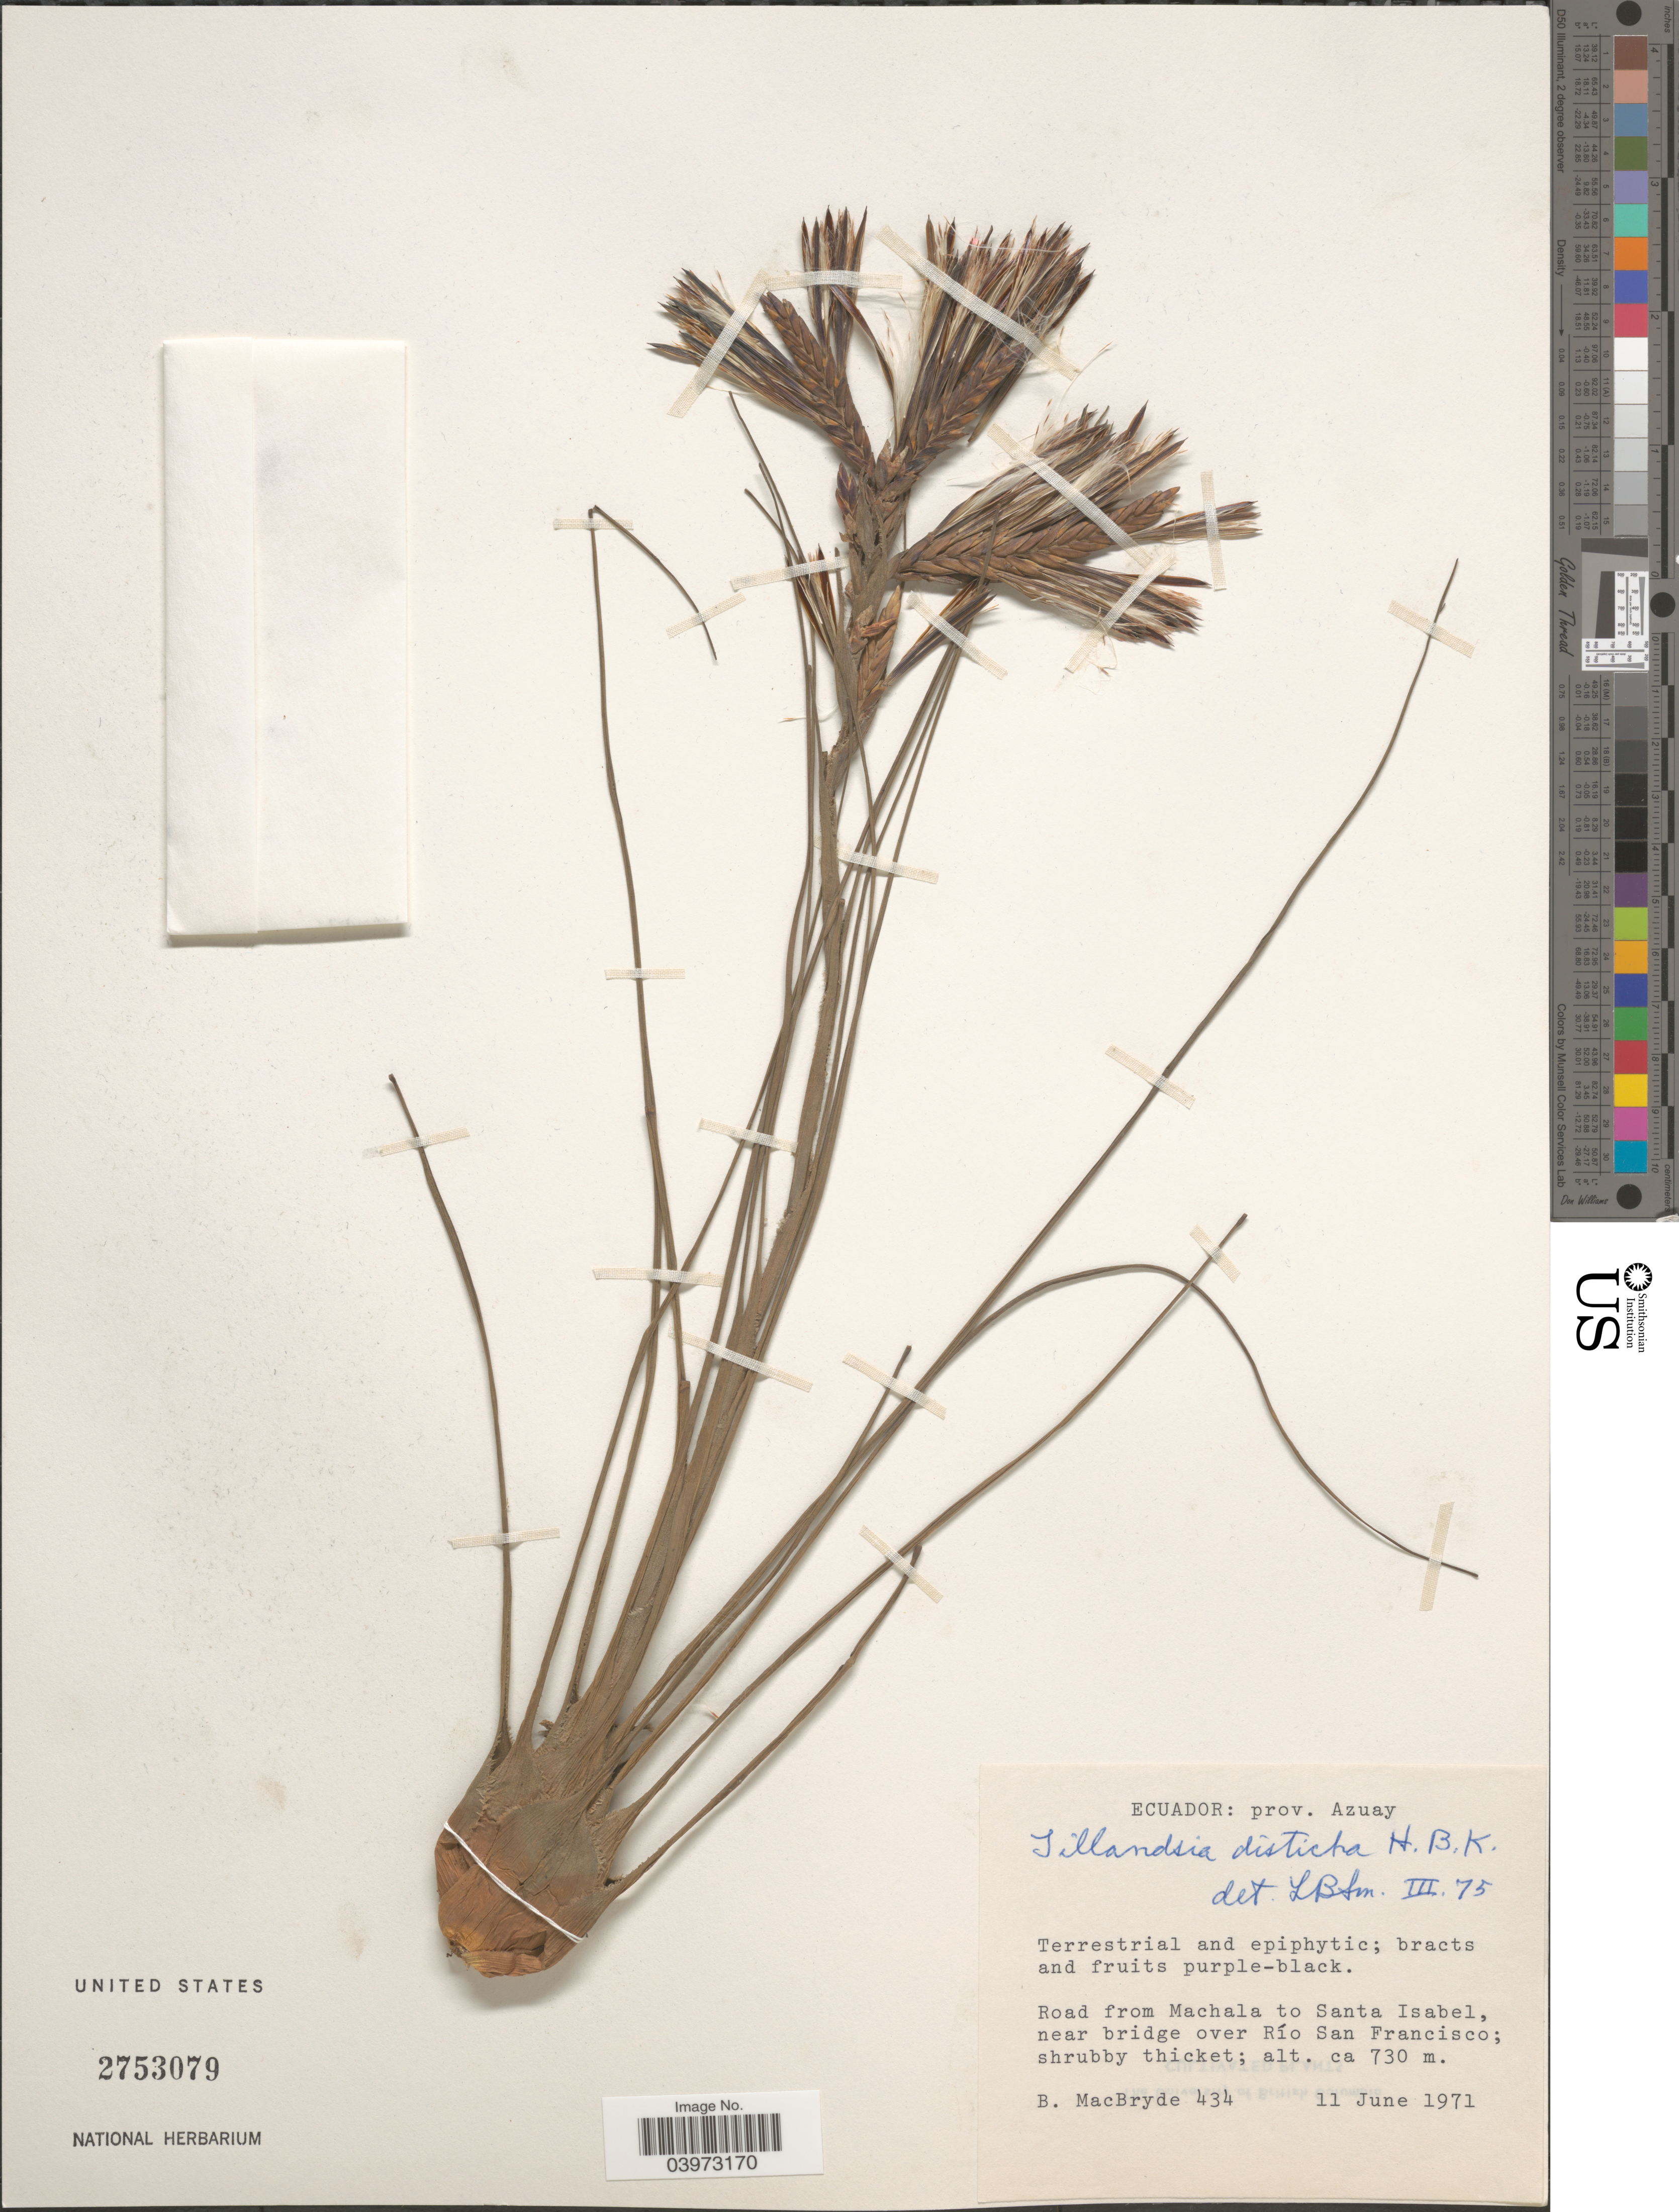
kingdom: Plantae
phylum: Tracheophyta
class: Liliopsida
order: Poales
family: Bromeliaceae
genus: Tillandsia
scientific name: Tillandsia disticha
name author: Kunth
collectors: B. MacBryde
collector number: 434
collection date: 1971-06-11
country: Ecuador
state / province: Azuay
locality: Road from Machala to Santa Isabel, near bridge over Río San Francisco.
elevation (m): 730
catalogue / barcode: US 2753079